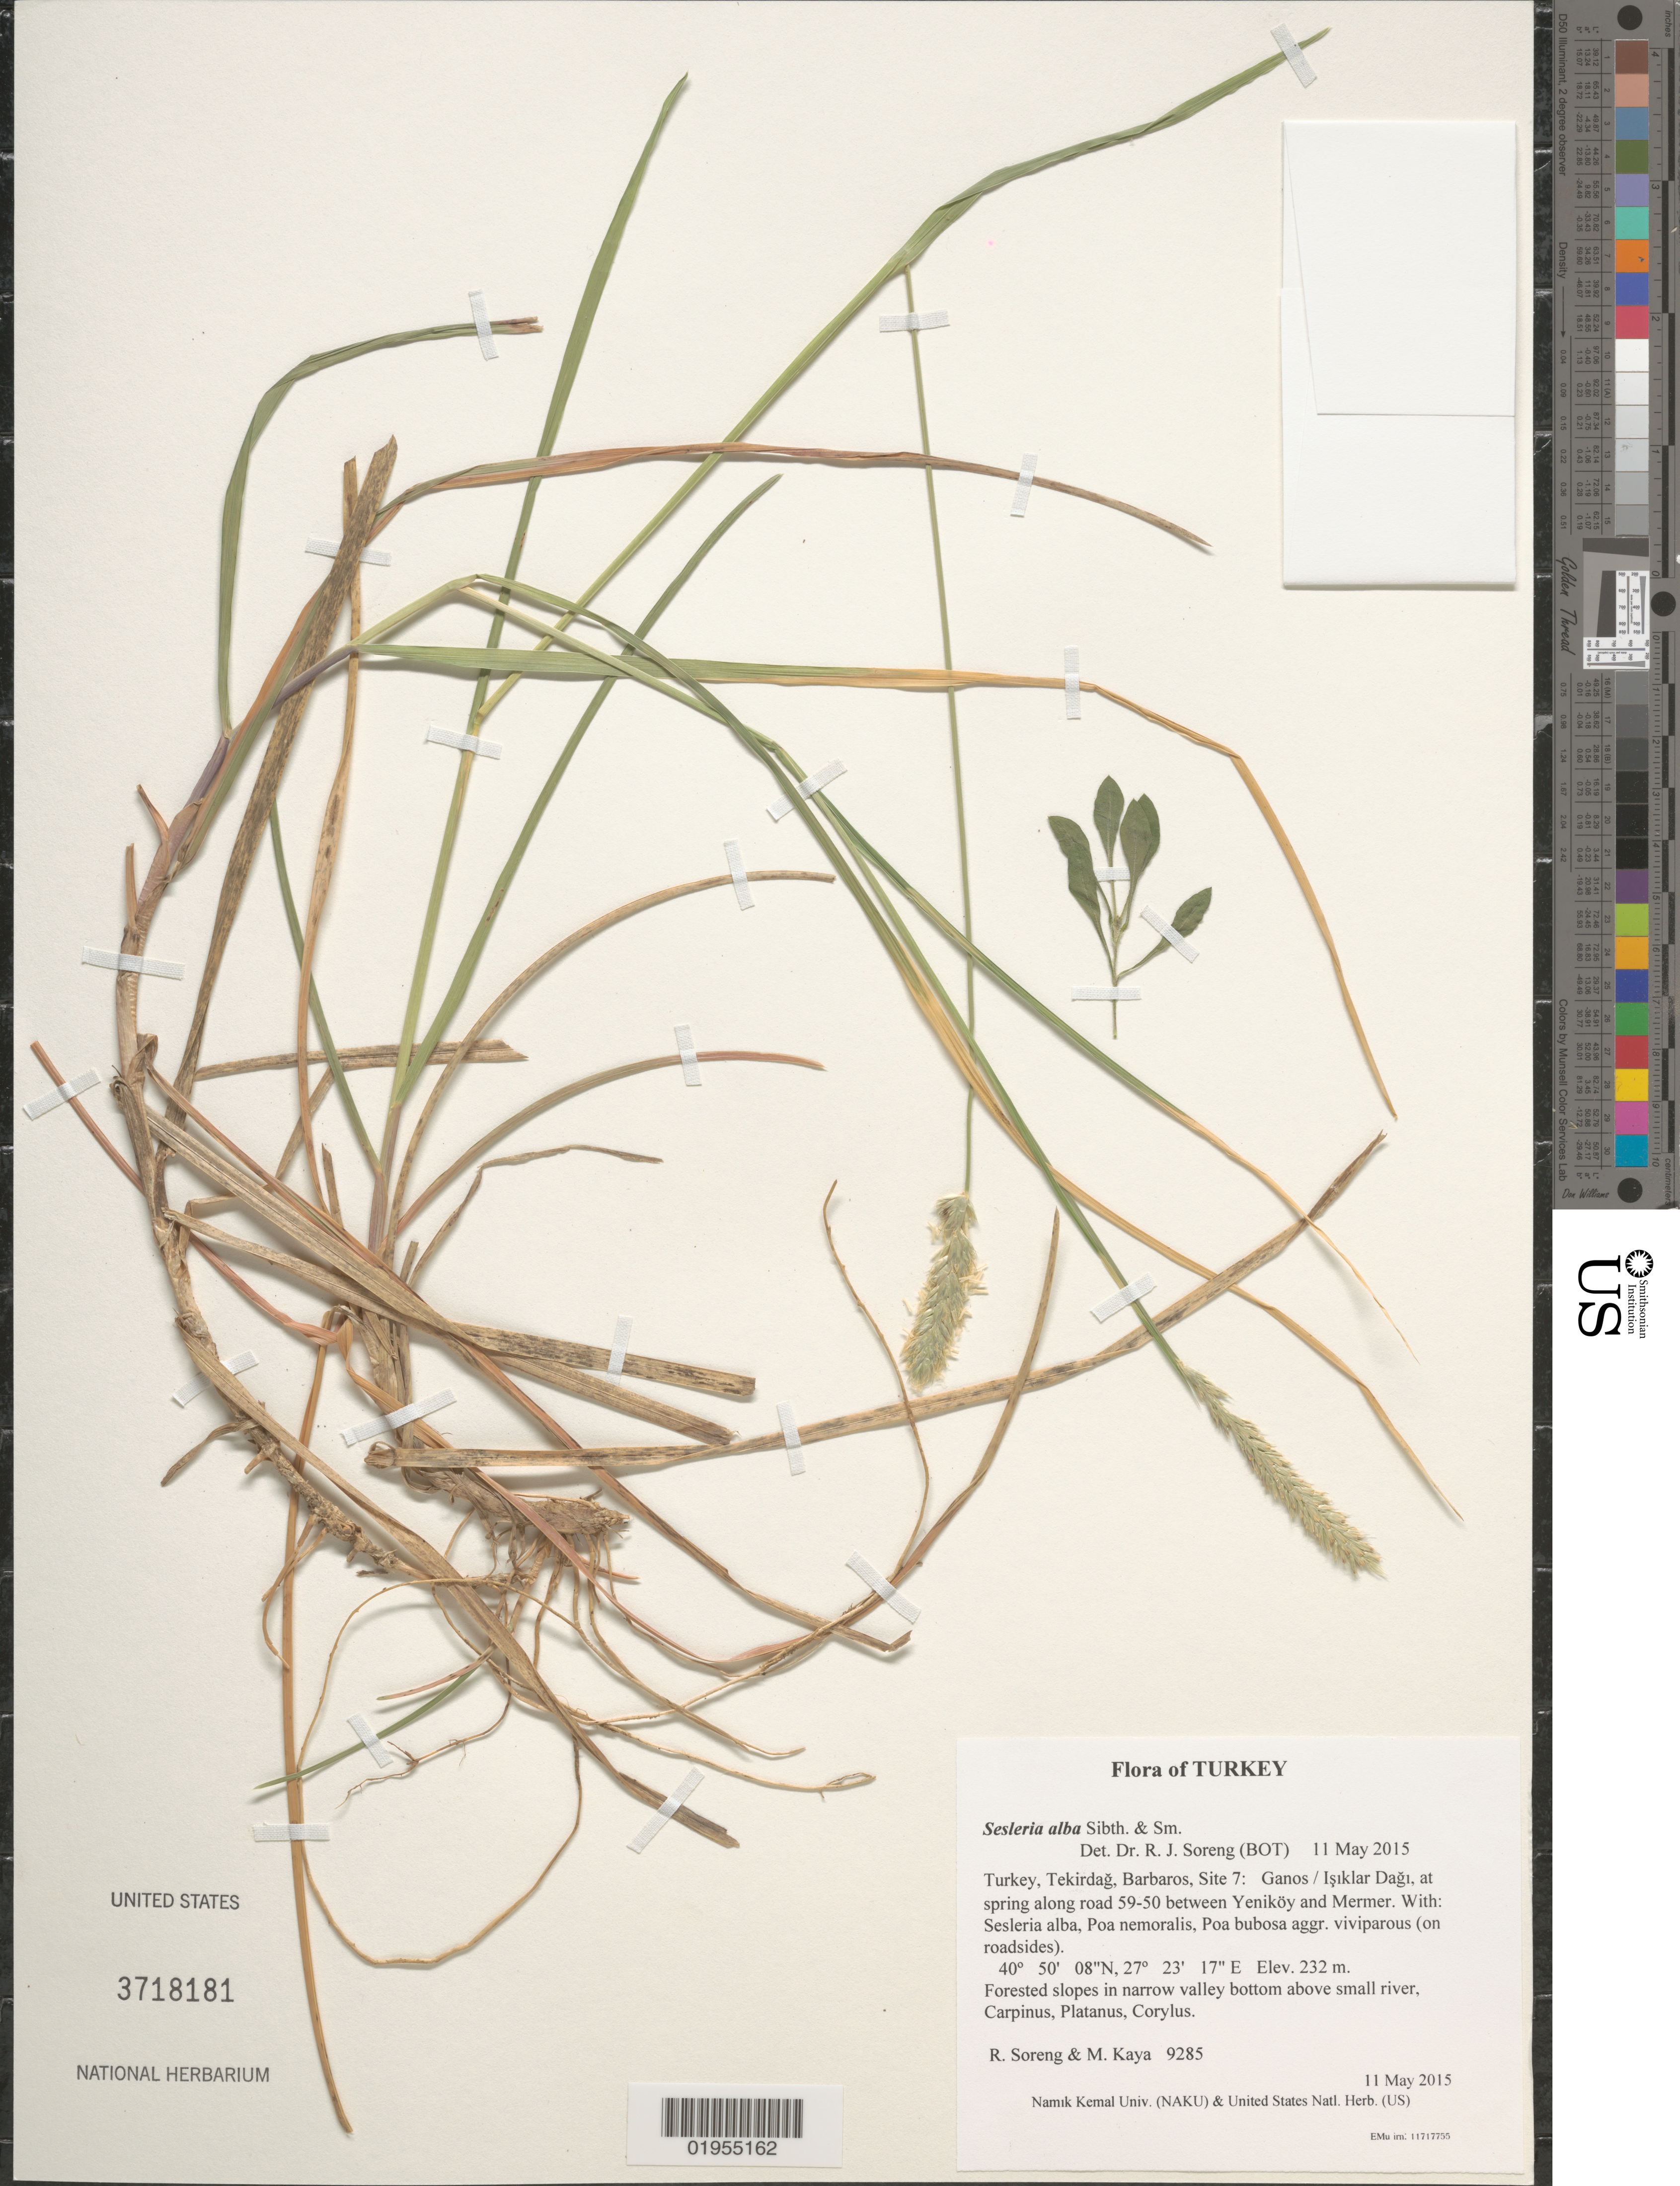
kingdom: Plantae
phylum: Tracheophyta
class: Liliopsida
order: Poales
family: Poaceae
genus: Sesleria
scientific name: Sesleria alba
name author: Sibth. & Sm.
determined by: Soreng, Robert J., Research Associate (BOT), Smithsonian Institution - National Museum of Natural History (UNITED STATES)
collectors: R. J. Soreng & M. Kaya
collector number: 9285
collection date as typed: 2015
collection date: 2015-05-11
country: Turkey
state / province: Tekirdag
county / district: Barbaros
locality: Site 7: Ganos / Isiklar Dagi, at spring along road 59-50 between Yenikoy and Mermer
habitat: Forested slopes in narrow valley bottom above small river, Carpinus, Platanus, Corylus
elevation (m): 232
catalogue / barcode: US 3718181